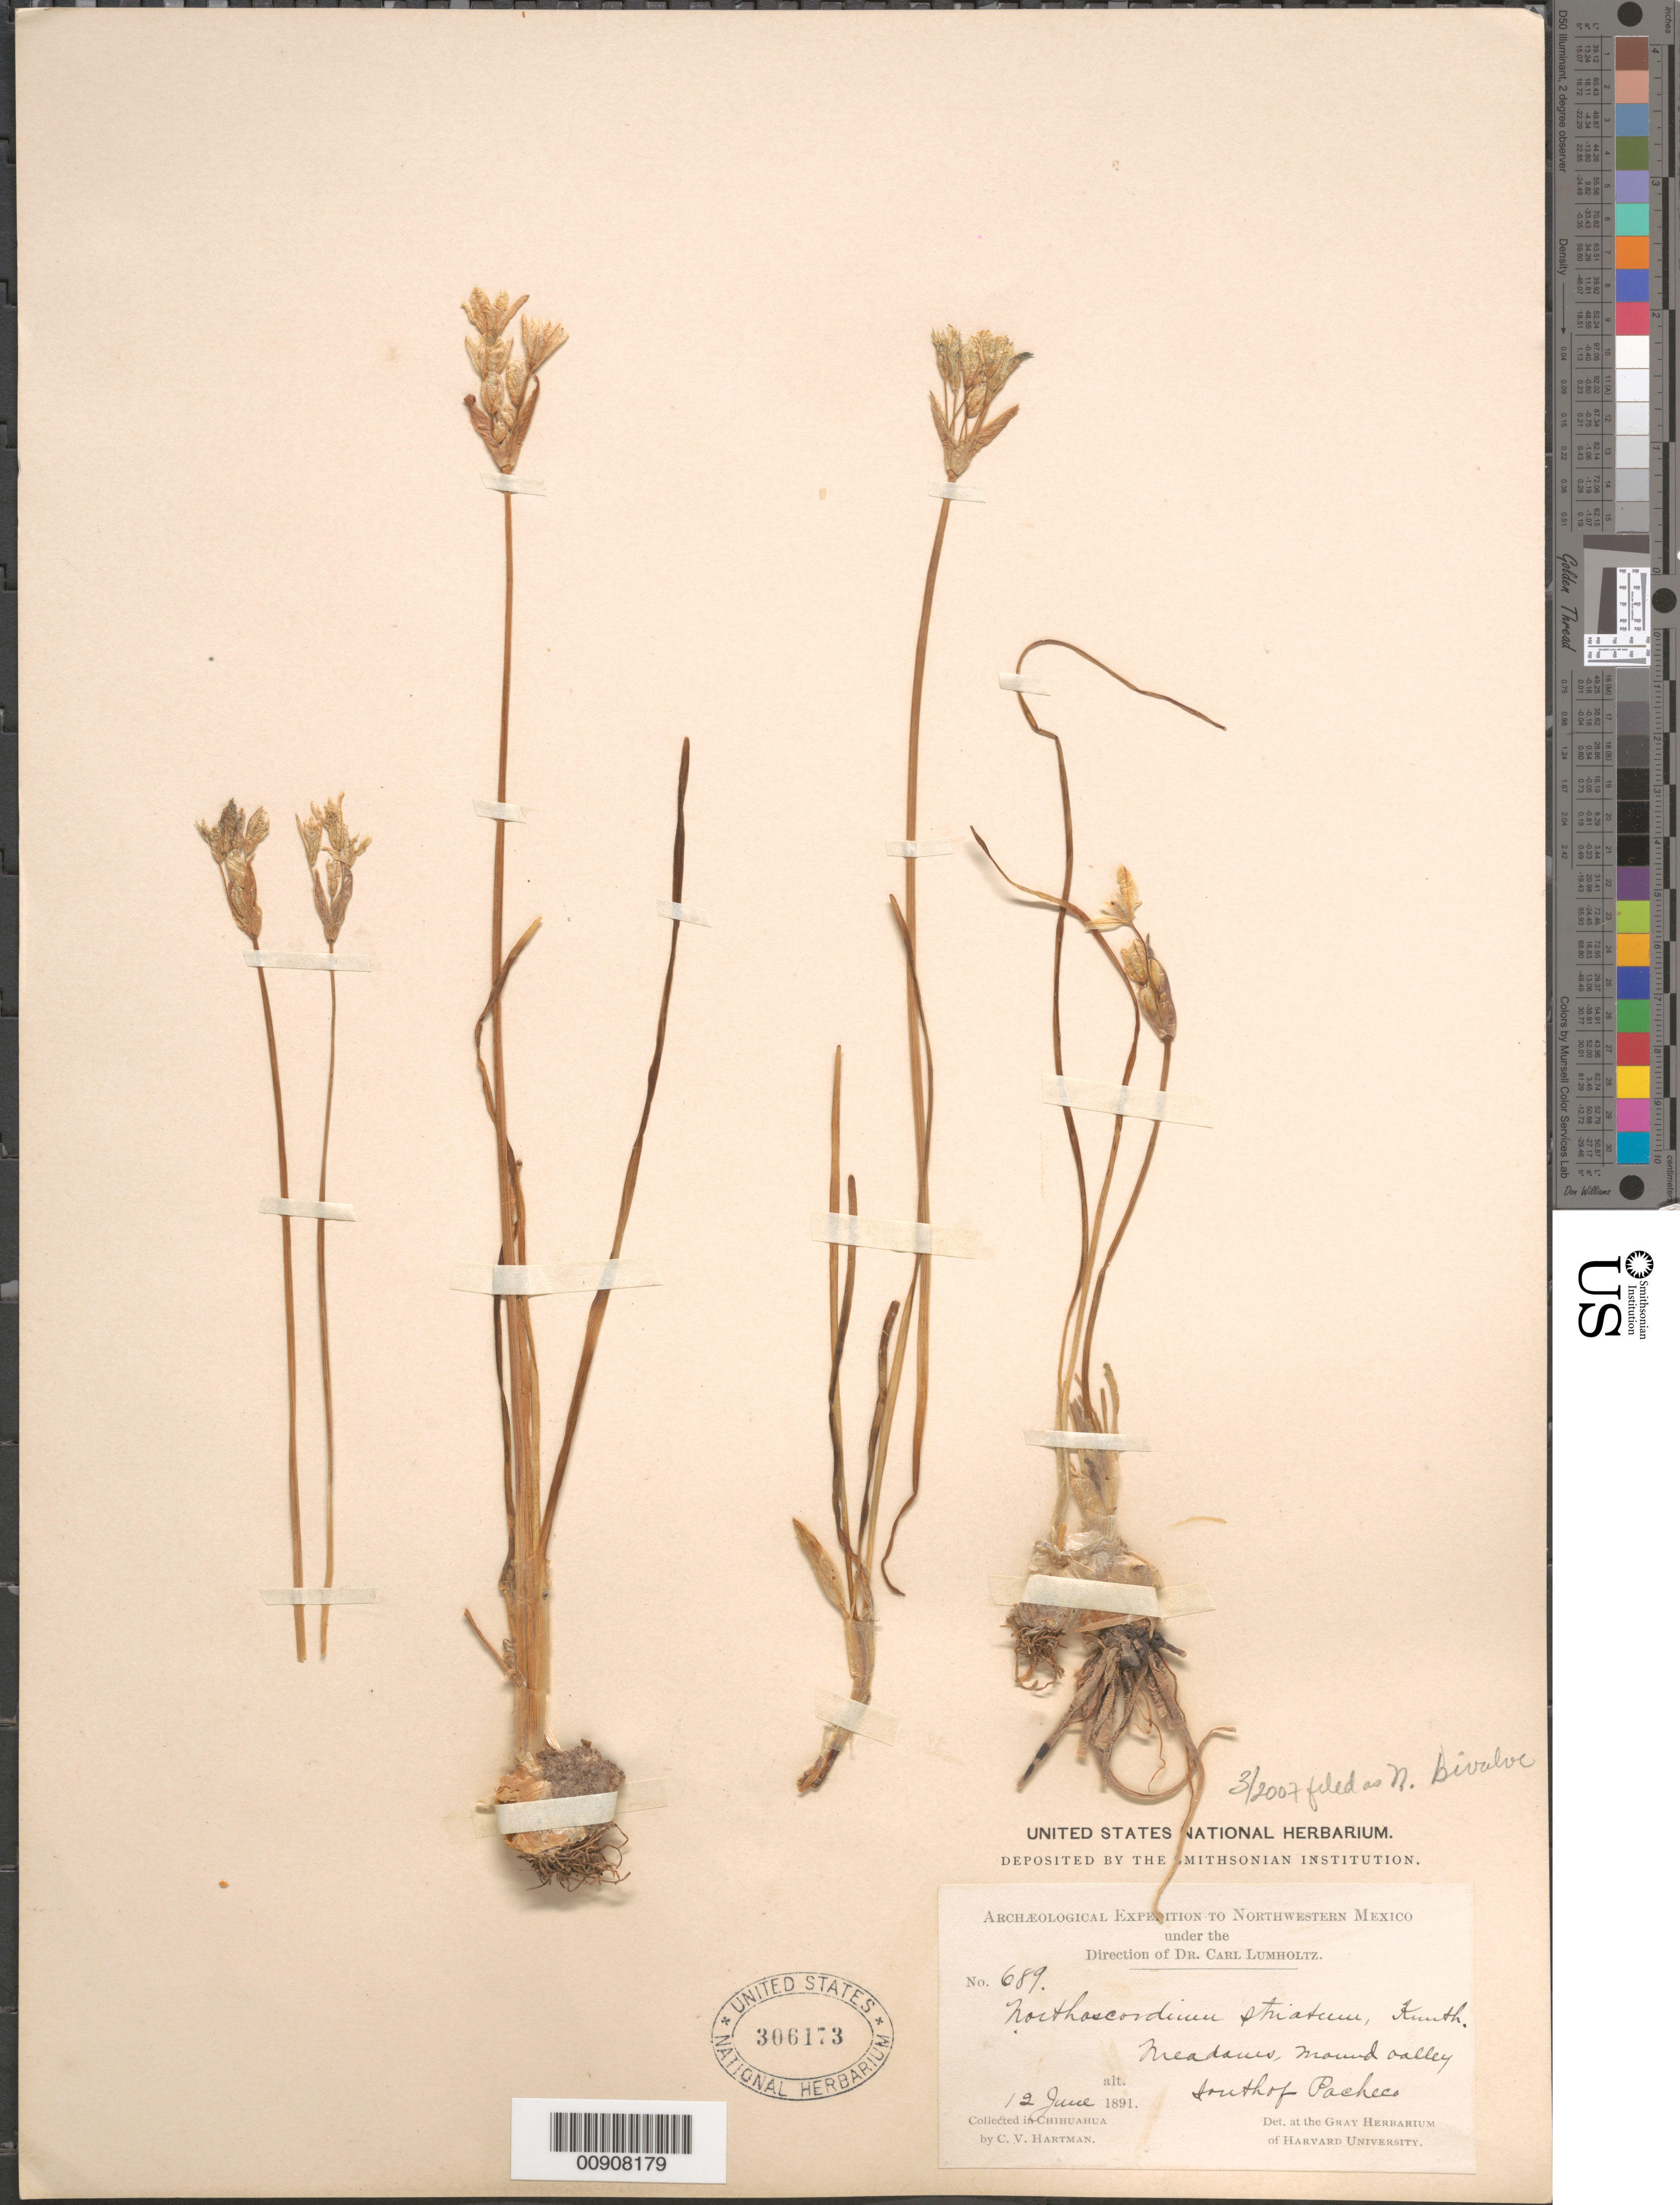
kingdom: Plantae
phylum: Tracheophyta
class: Liliopsida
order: Asparagales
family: Amaryllidaceae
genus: Nothoscordum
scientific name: Nothoscordum bivalve var. bivalve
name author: (L.) Britton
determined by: Strong, M. T., (US), Smithsonian Institution - National Museum of Natural History (UNITED STATES)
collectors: C. V. Hartman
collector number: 689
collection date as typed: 12 Jun 1891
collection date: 1891-06-12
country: Mexico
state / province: Chihuahua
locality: Chihuahua: Mound valley south of Pacheco.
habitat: Meadows.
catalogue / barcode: US 306173